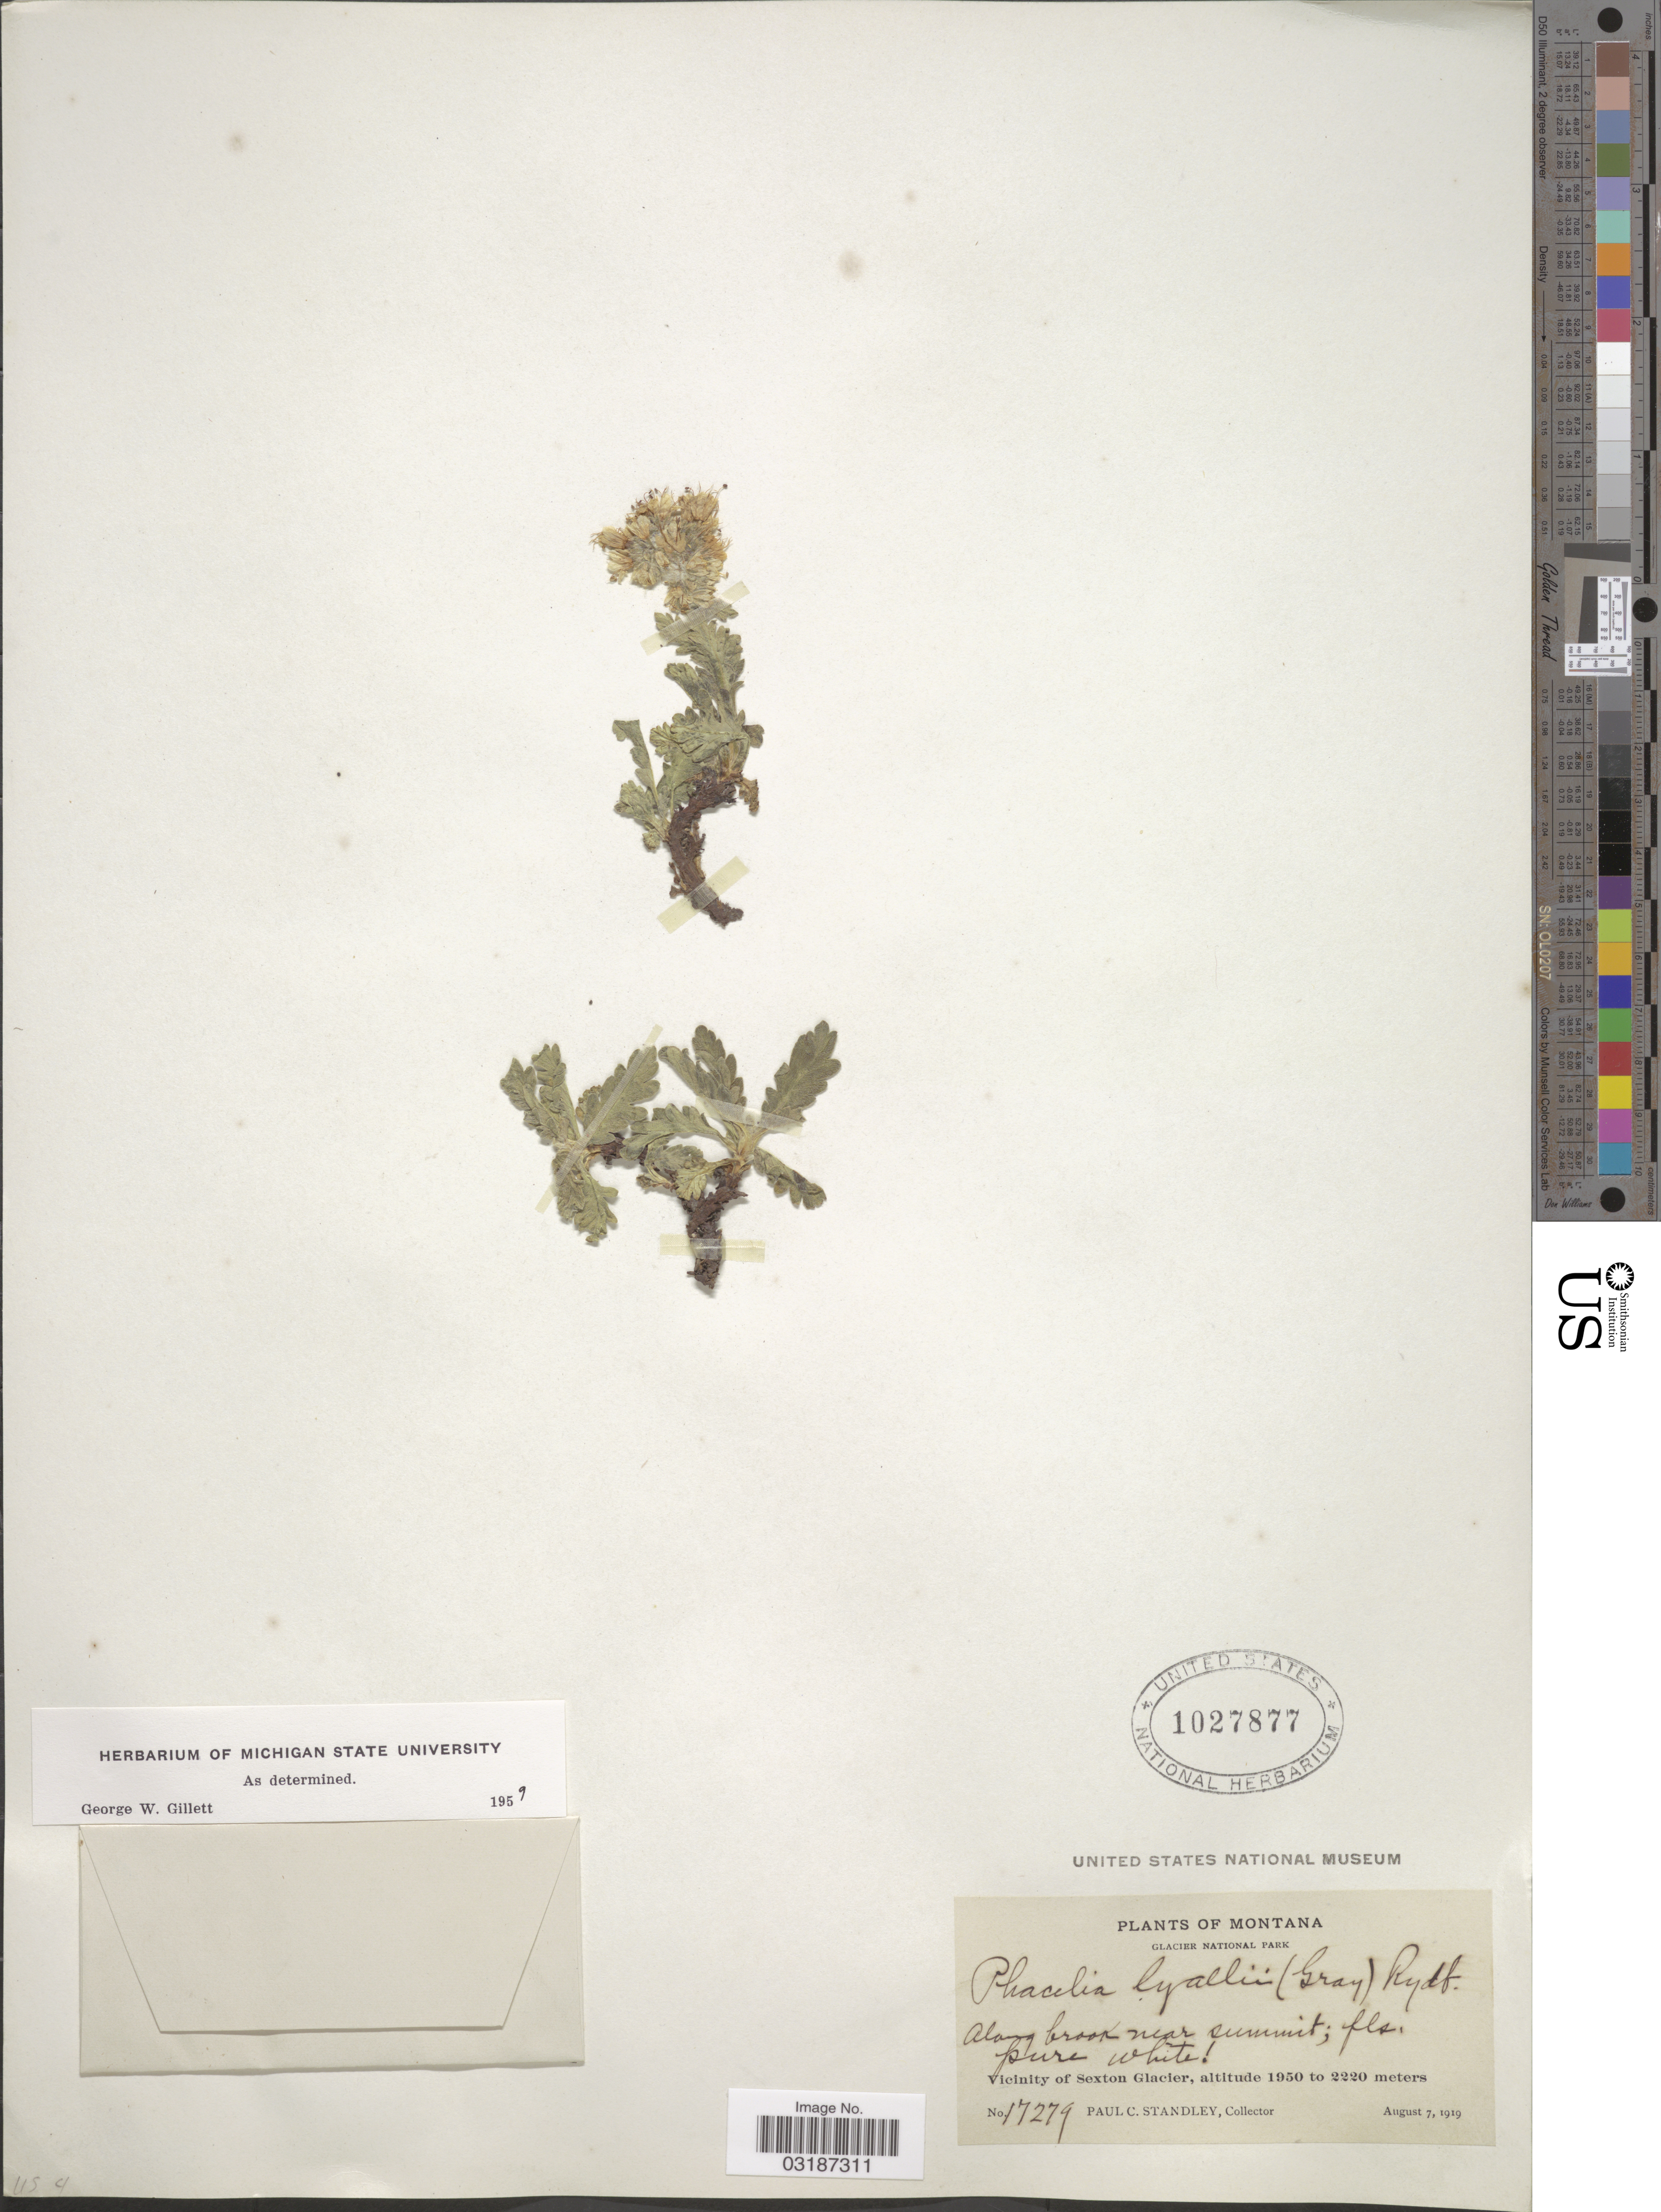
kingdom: Plantae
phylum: Tracheophyta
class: Magnoliopsida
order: Boraginales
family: Hydrophyllaceae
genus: Phacelia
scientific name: Phacelia lyallii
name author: (A. Gray) Rydb.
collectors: P. C. Standley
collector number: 17279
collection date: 1919-08-07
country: United States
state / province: Montana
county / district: Glacier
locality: Glacier National Park. Along brook near summit. Vicinity of Sexton Glacier.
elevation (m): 1950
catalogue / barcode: US 1027877